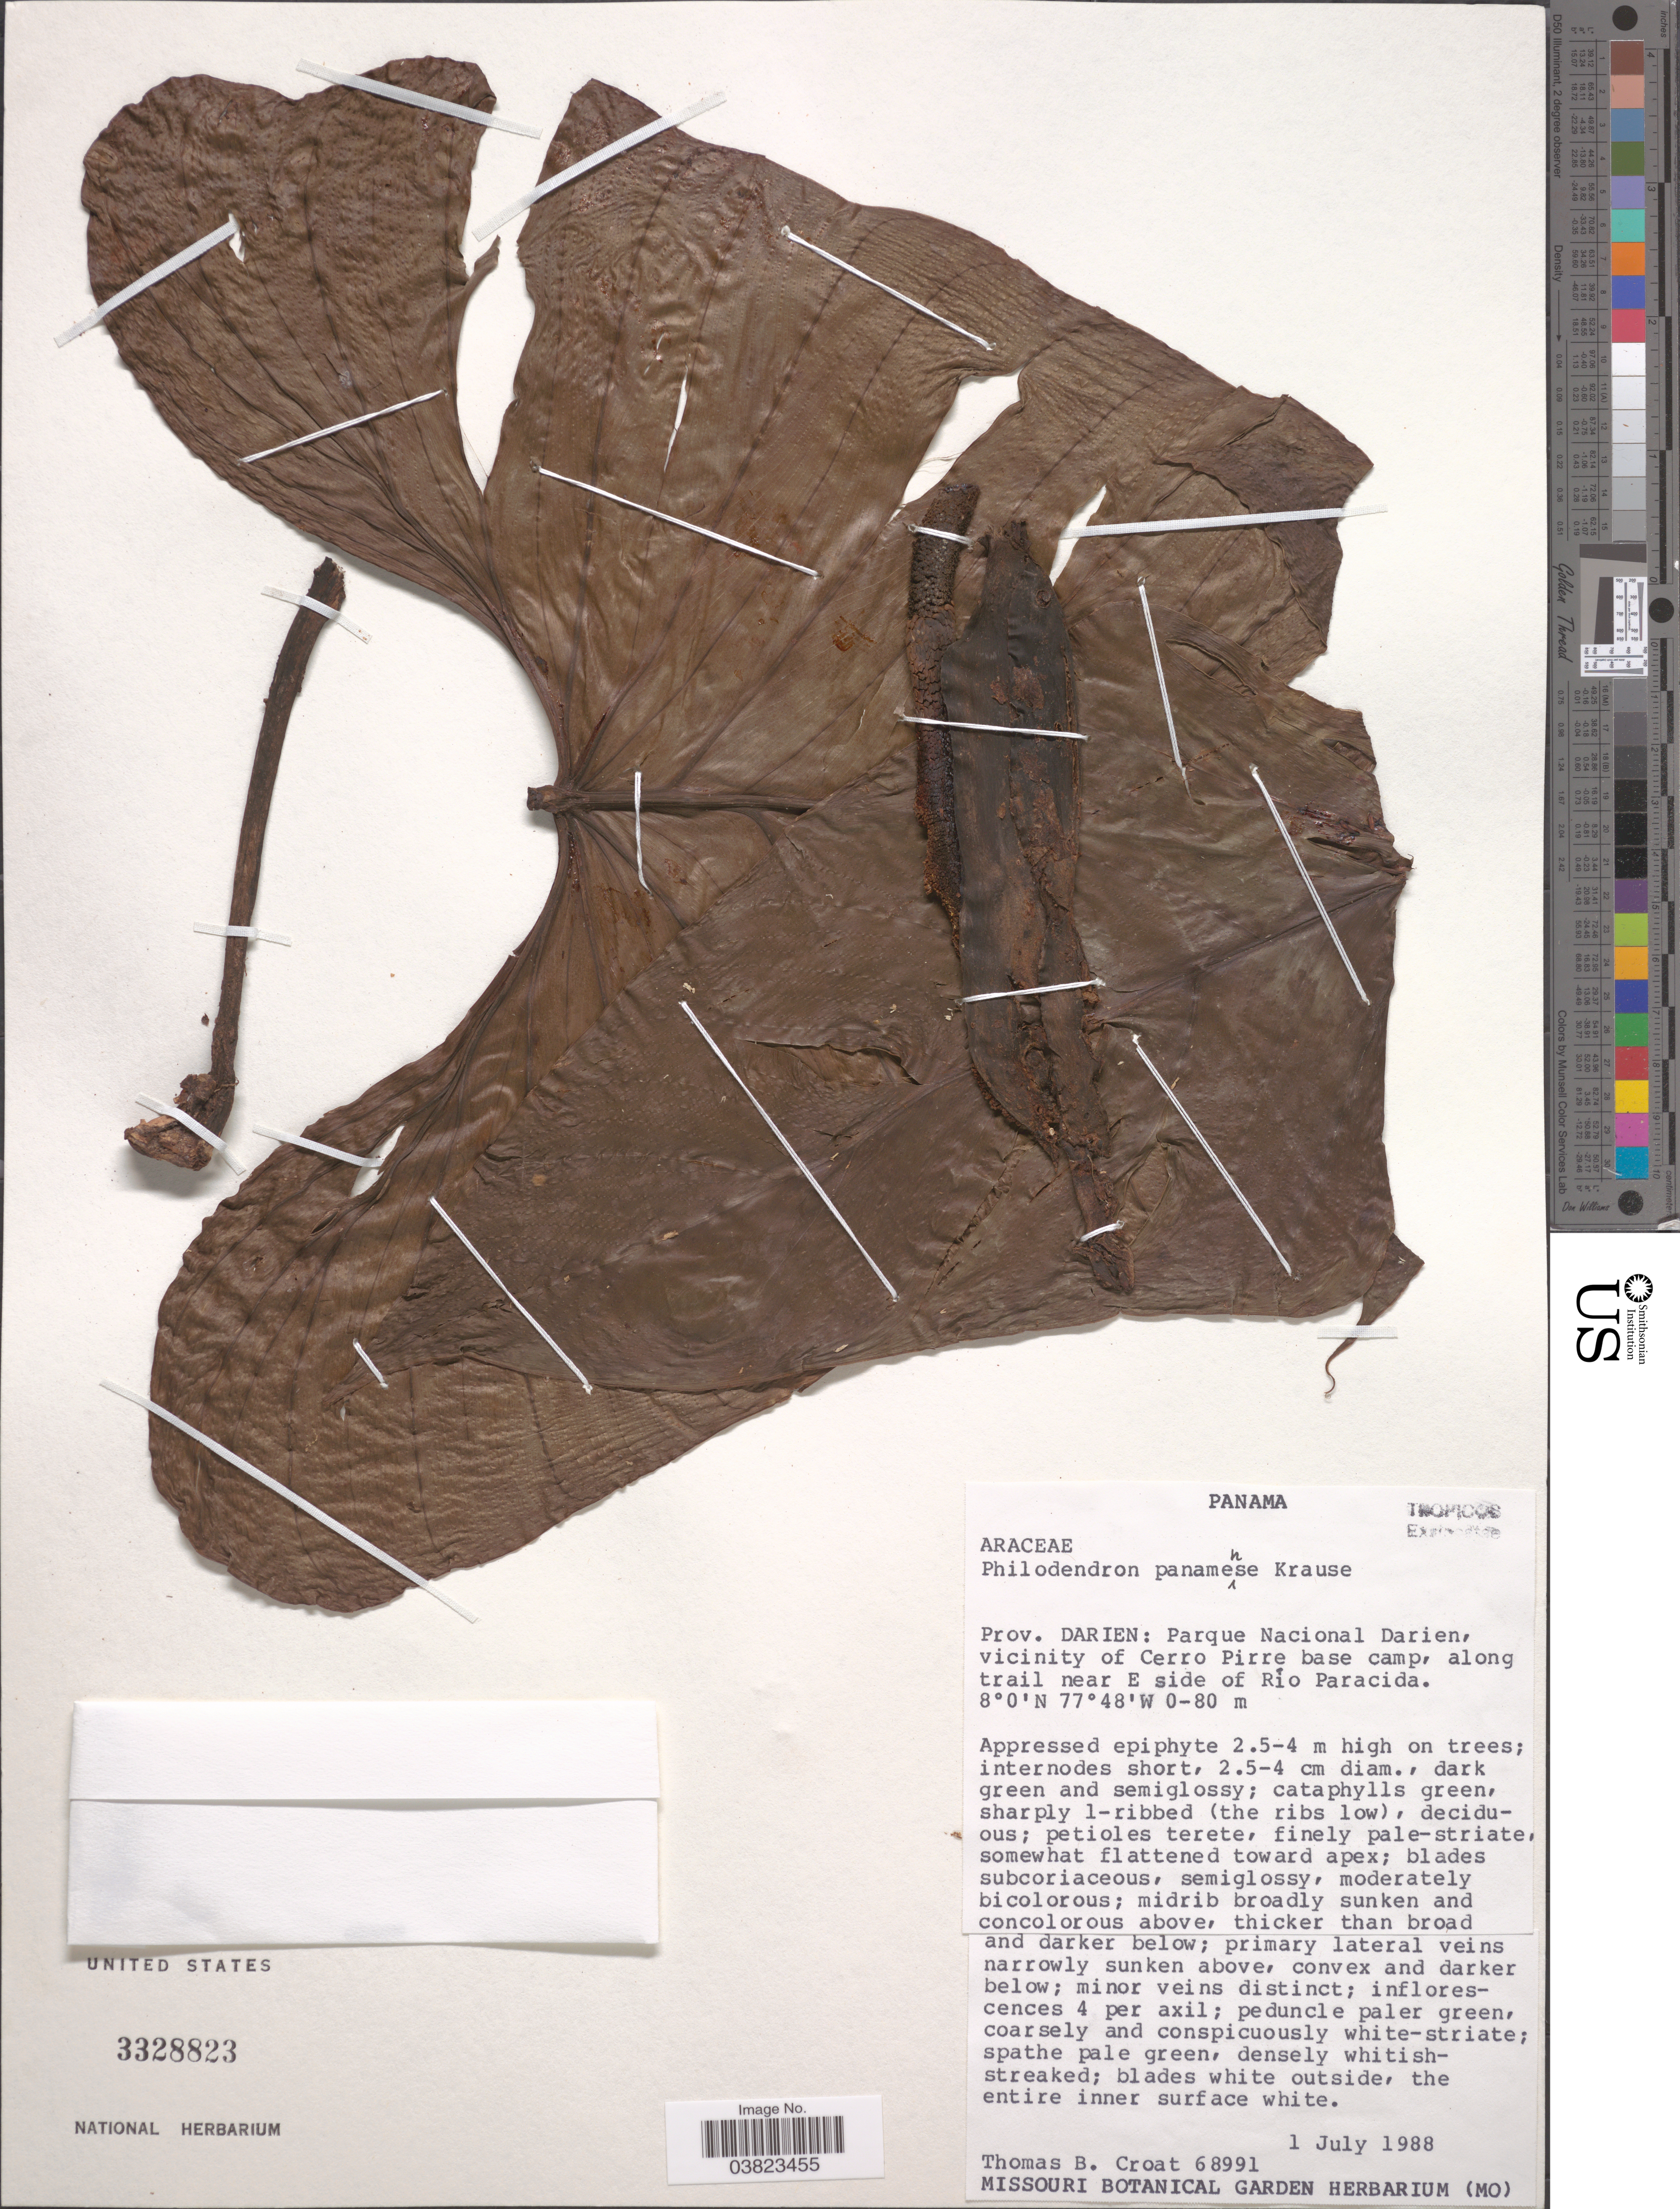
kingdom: Plantae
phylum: Tracheophyta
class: Liliopsida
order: Alismatales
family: Araceae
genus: Philodendron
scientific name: Philodendron panamense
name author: K. Krause in Engl.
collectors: T. B. Croat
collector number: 68991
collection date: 1988-07-01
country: Panama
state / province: Darien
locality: Parque Nacional Darien, vicinity of Cerro Pirre base camp, along trail near E side of Río Paracida.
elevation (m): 0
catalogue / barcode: US 3328823